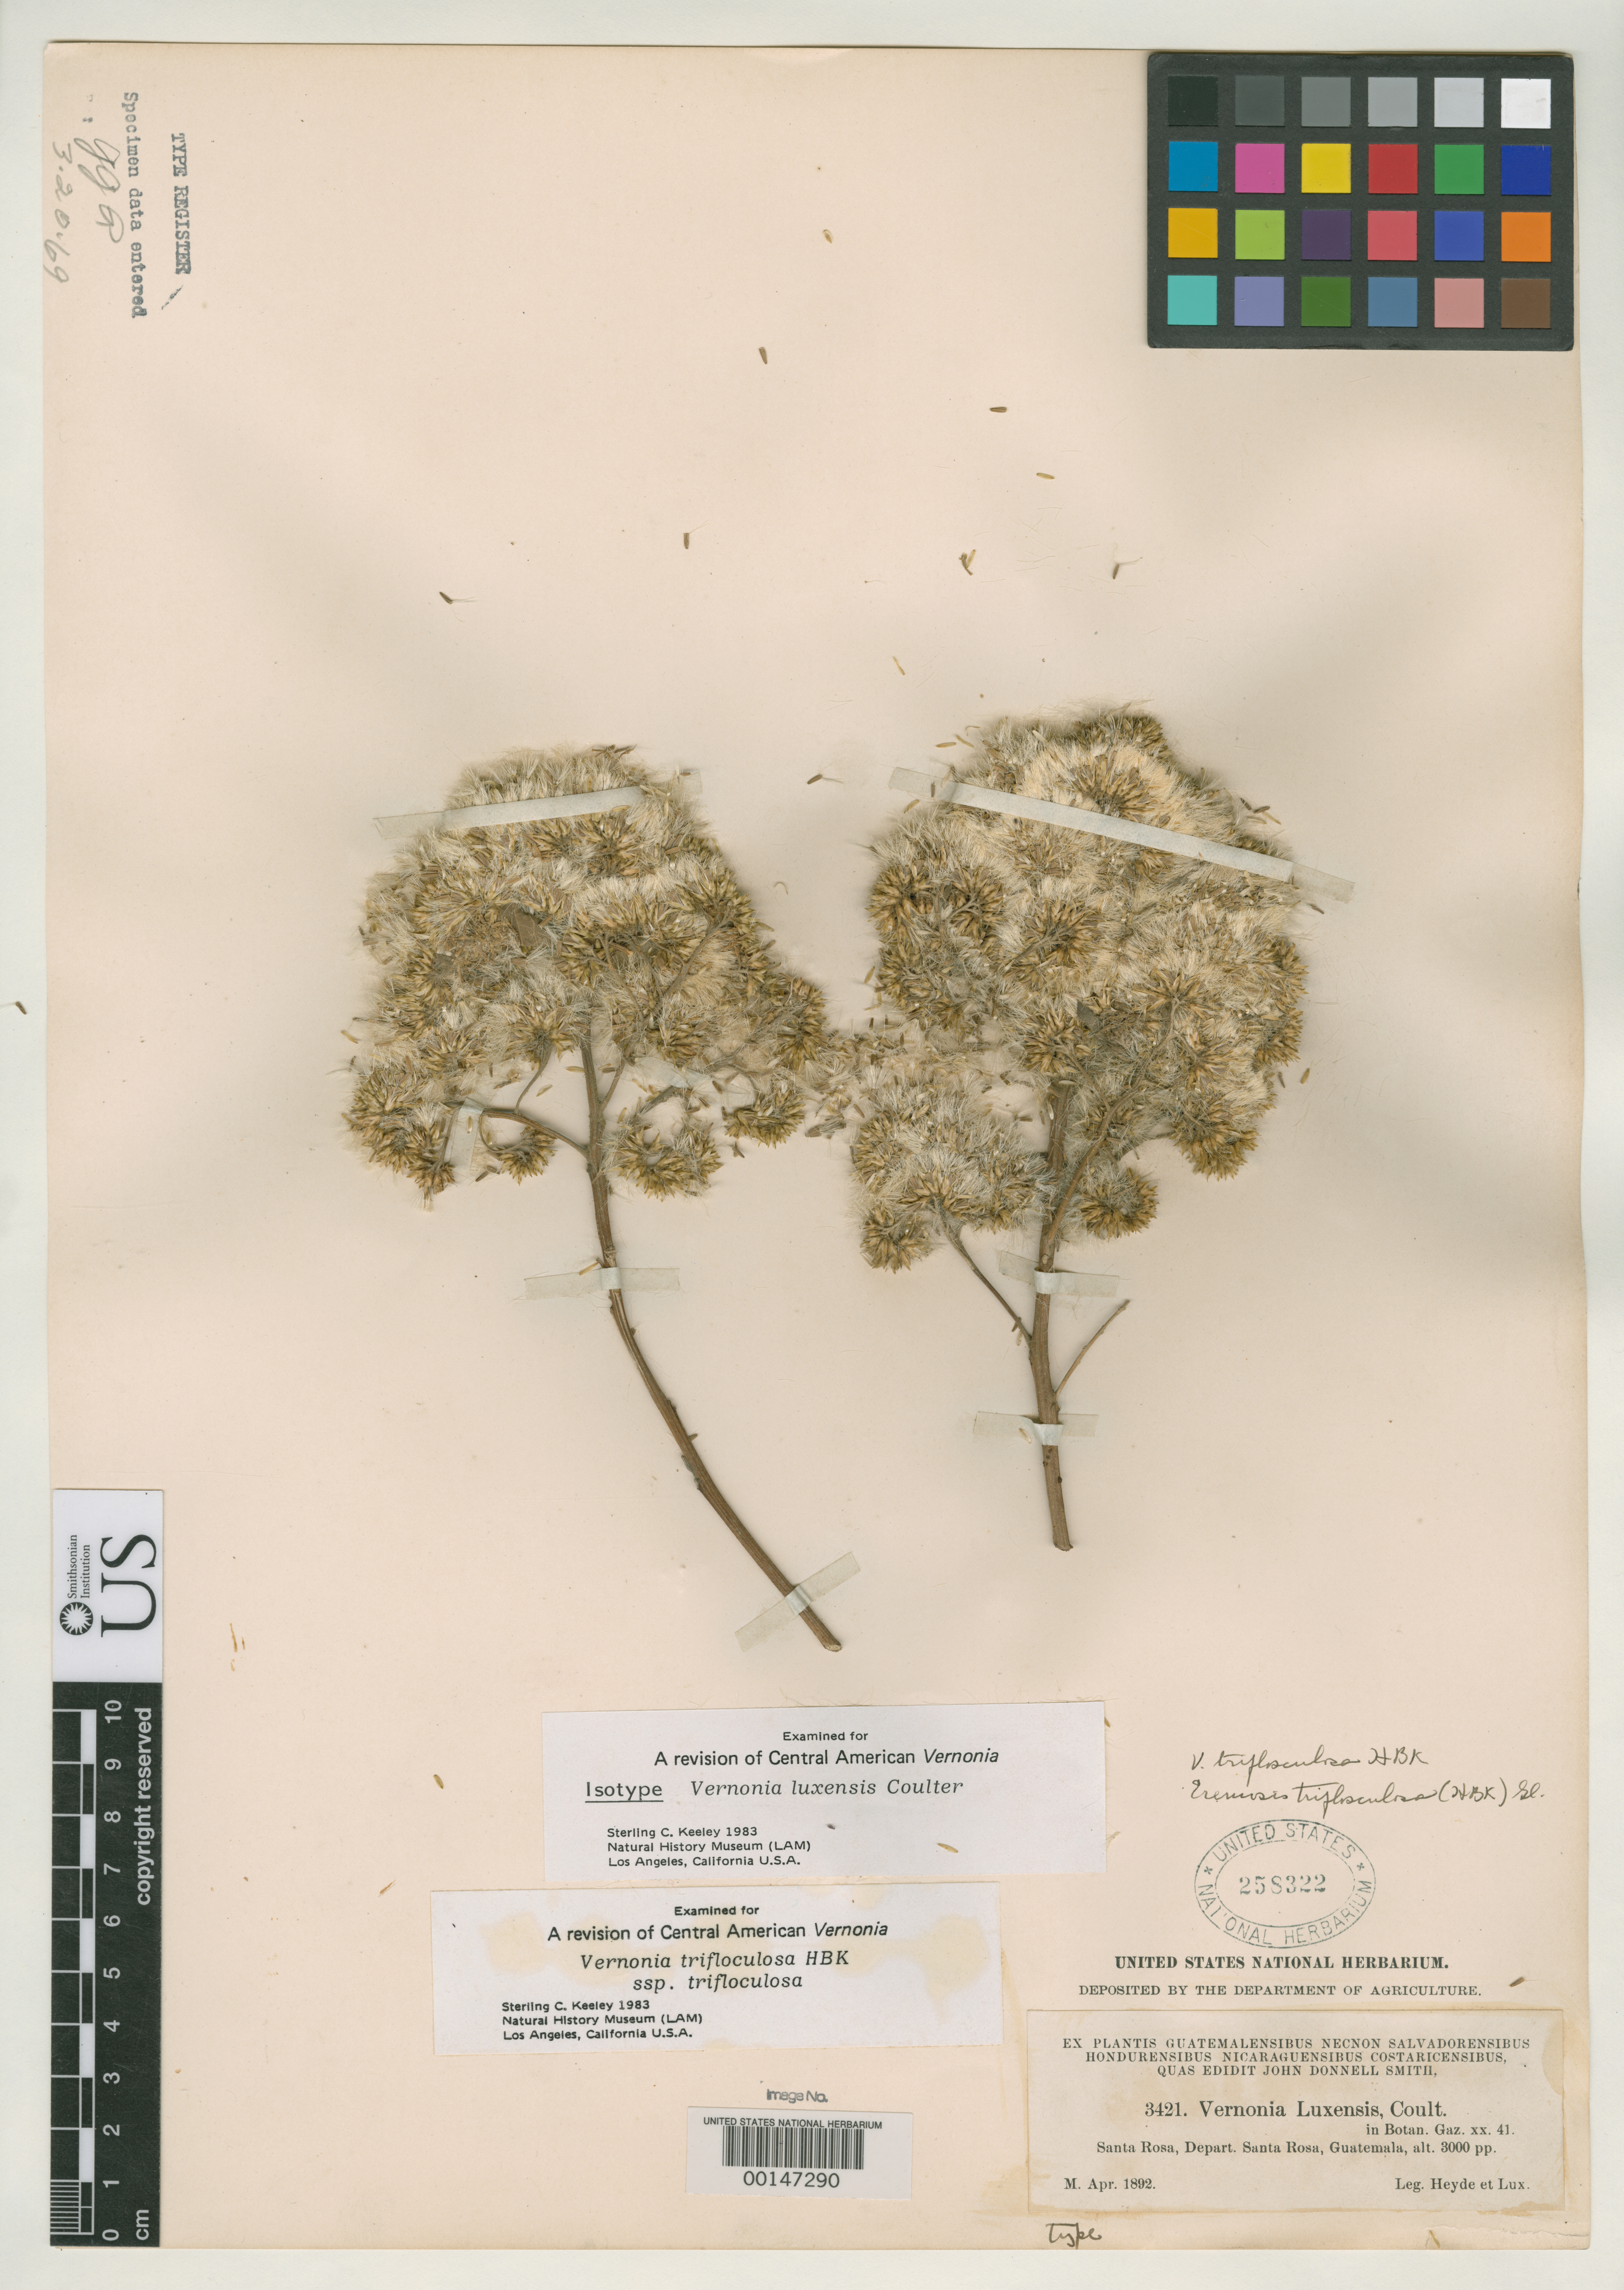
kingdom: Plantae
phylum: Tracheophyta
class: Magnoliopsida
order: Asterales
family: Asteraceae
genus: Vernonia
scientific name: Vernonia luxensis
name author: J.M. Coult.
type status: Isotype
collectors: E. T. Heyde & E. Lux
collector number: J.D.S. 3421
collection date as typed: Apr 1892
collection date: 1892-04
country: Guatemala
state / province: Santa Rosa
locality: Santa Rosa.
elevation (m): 914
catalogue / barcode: US 258322